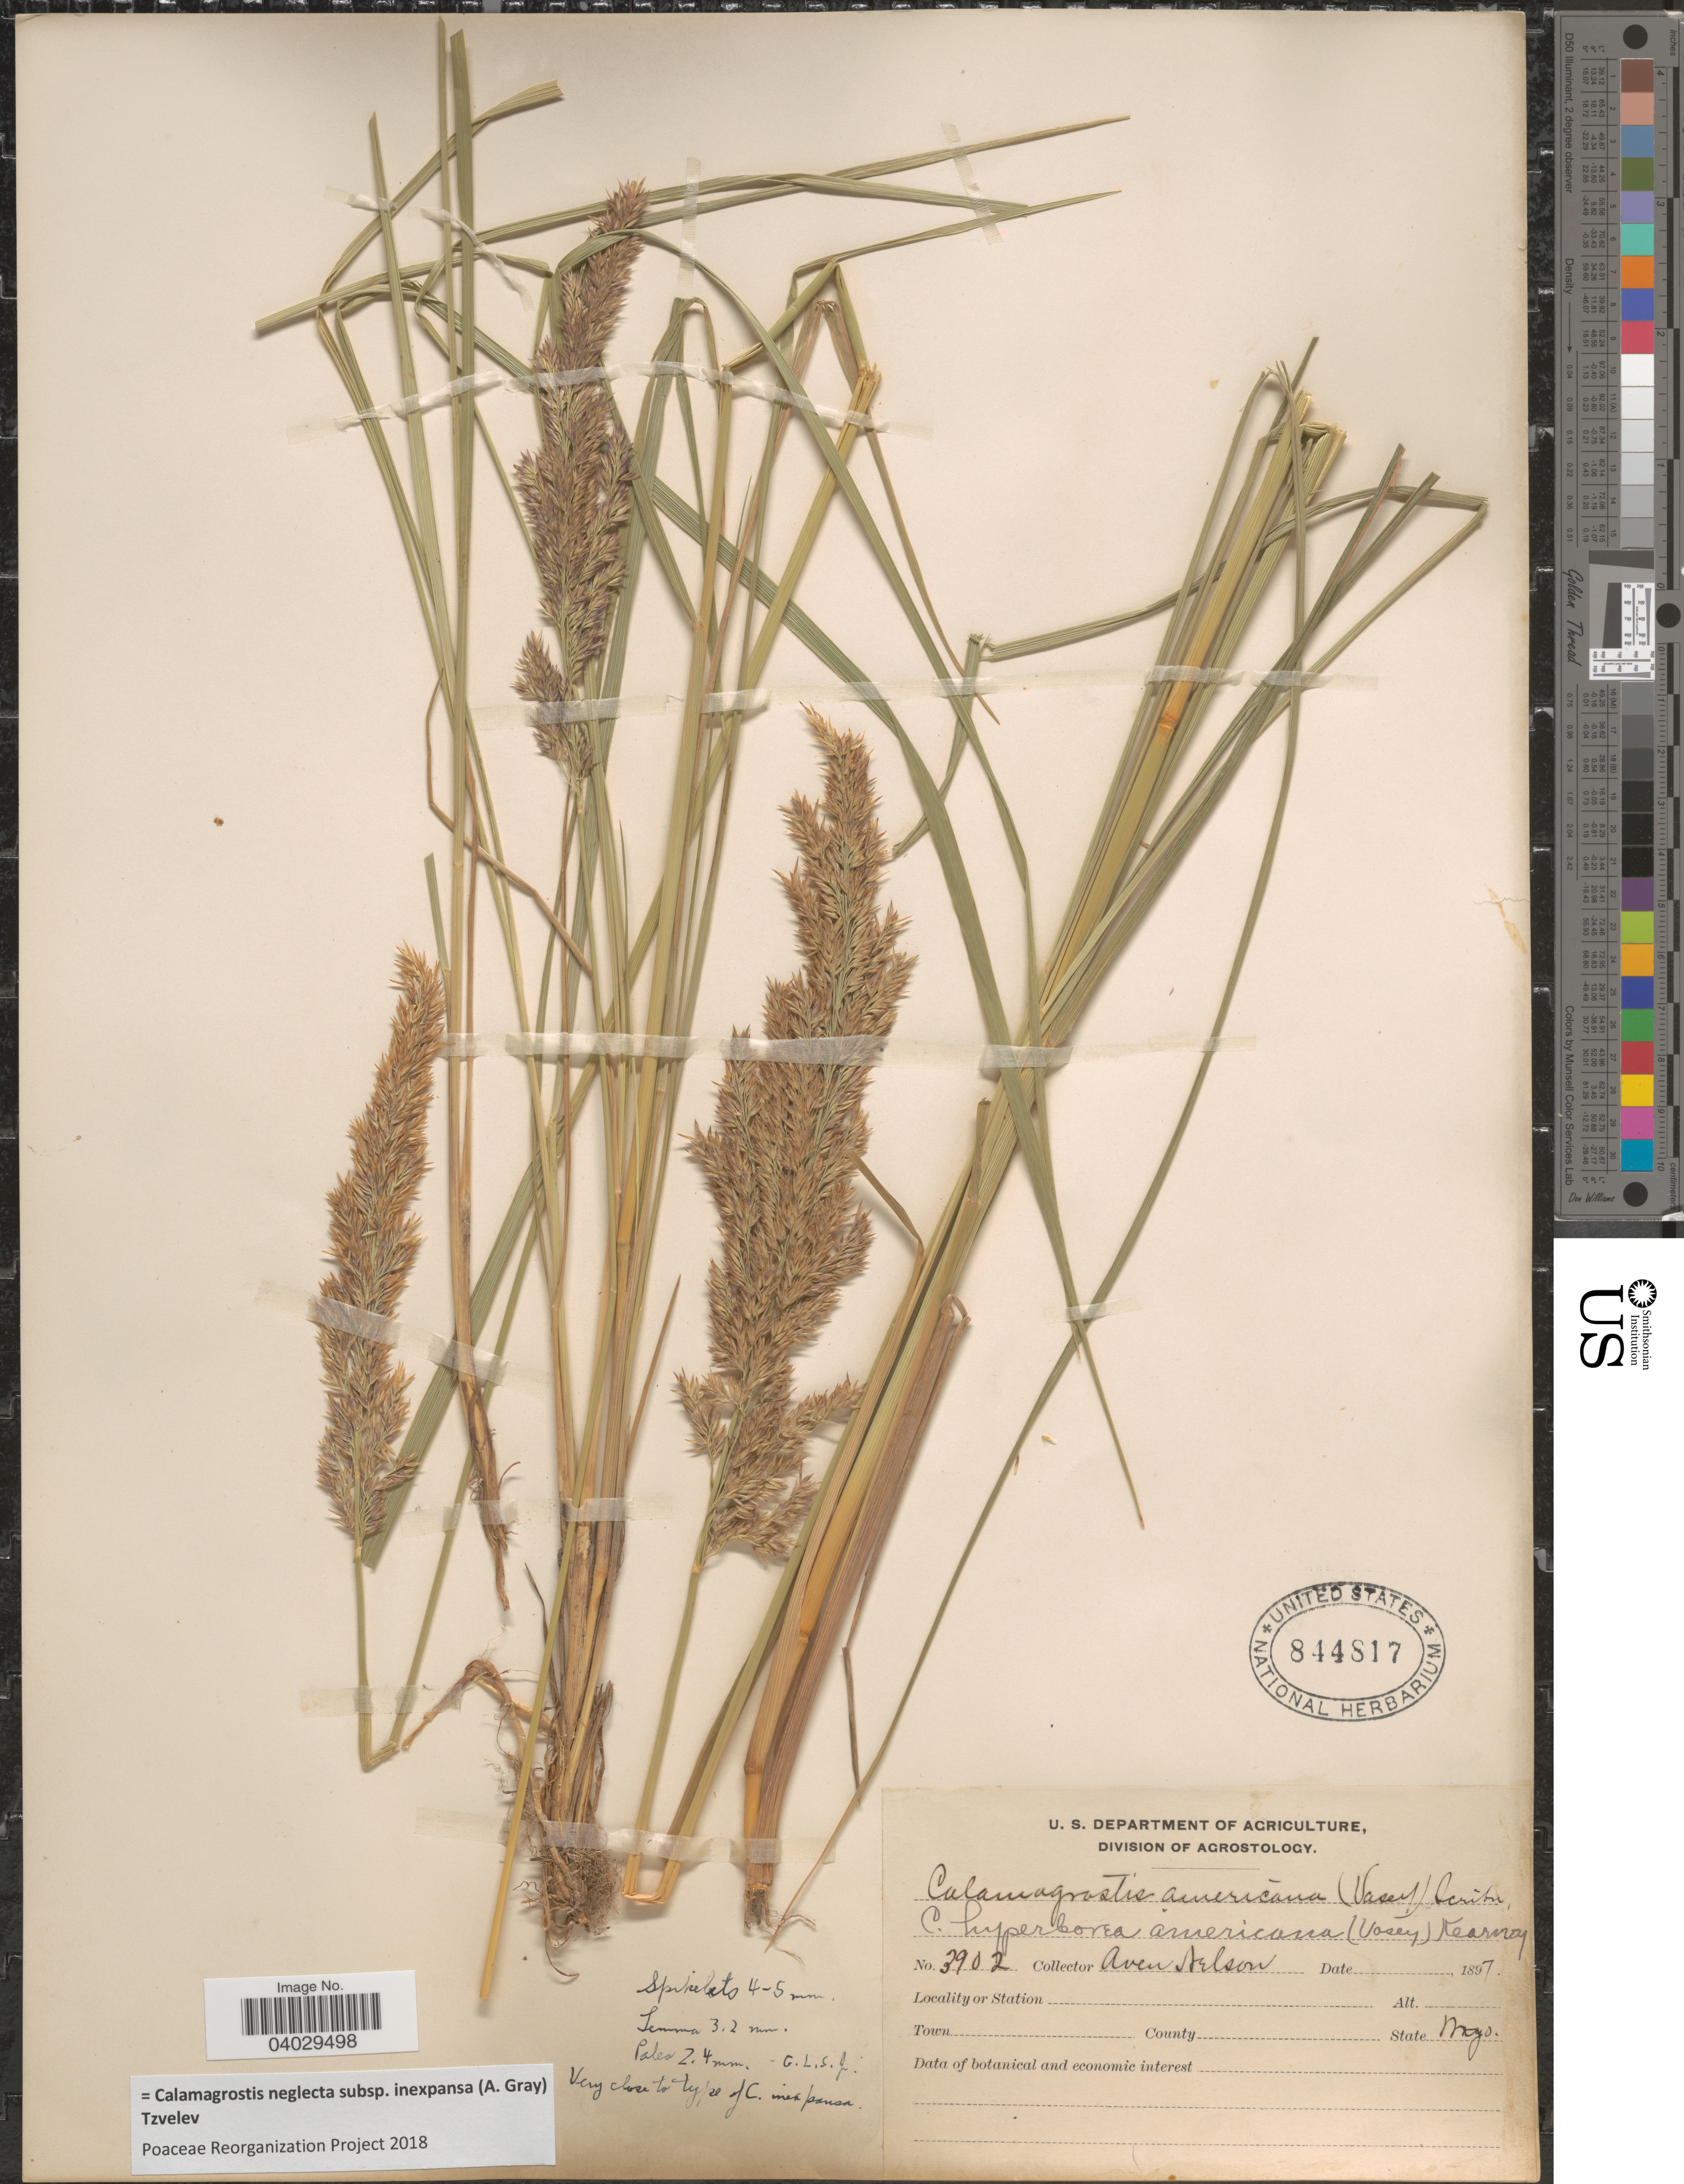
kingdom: Plantae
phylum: Tracheophyta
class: Liliopsida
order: Poales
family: Poaceae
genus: Calamagrostis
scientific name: Calamagrostis neglecta subsp. inexpansa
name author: (A. Gray) Tzvelev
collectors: A. Nelson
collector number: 3902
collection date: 1897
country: United States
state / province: Wyoming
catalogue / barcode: US 844817